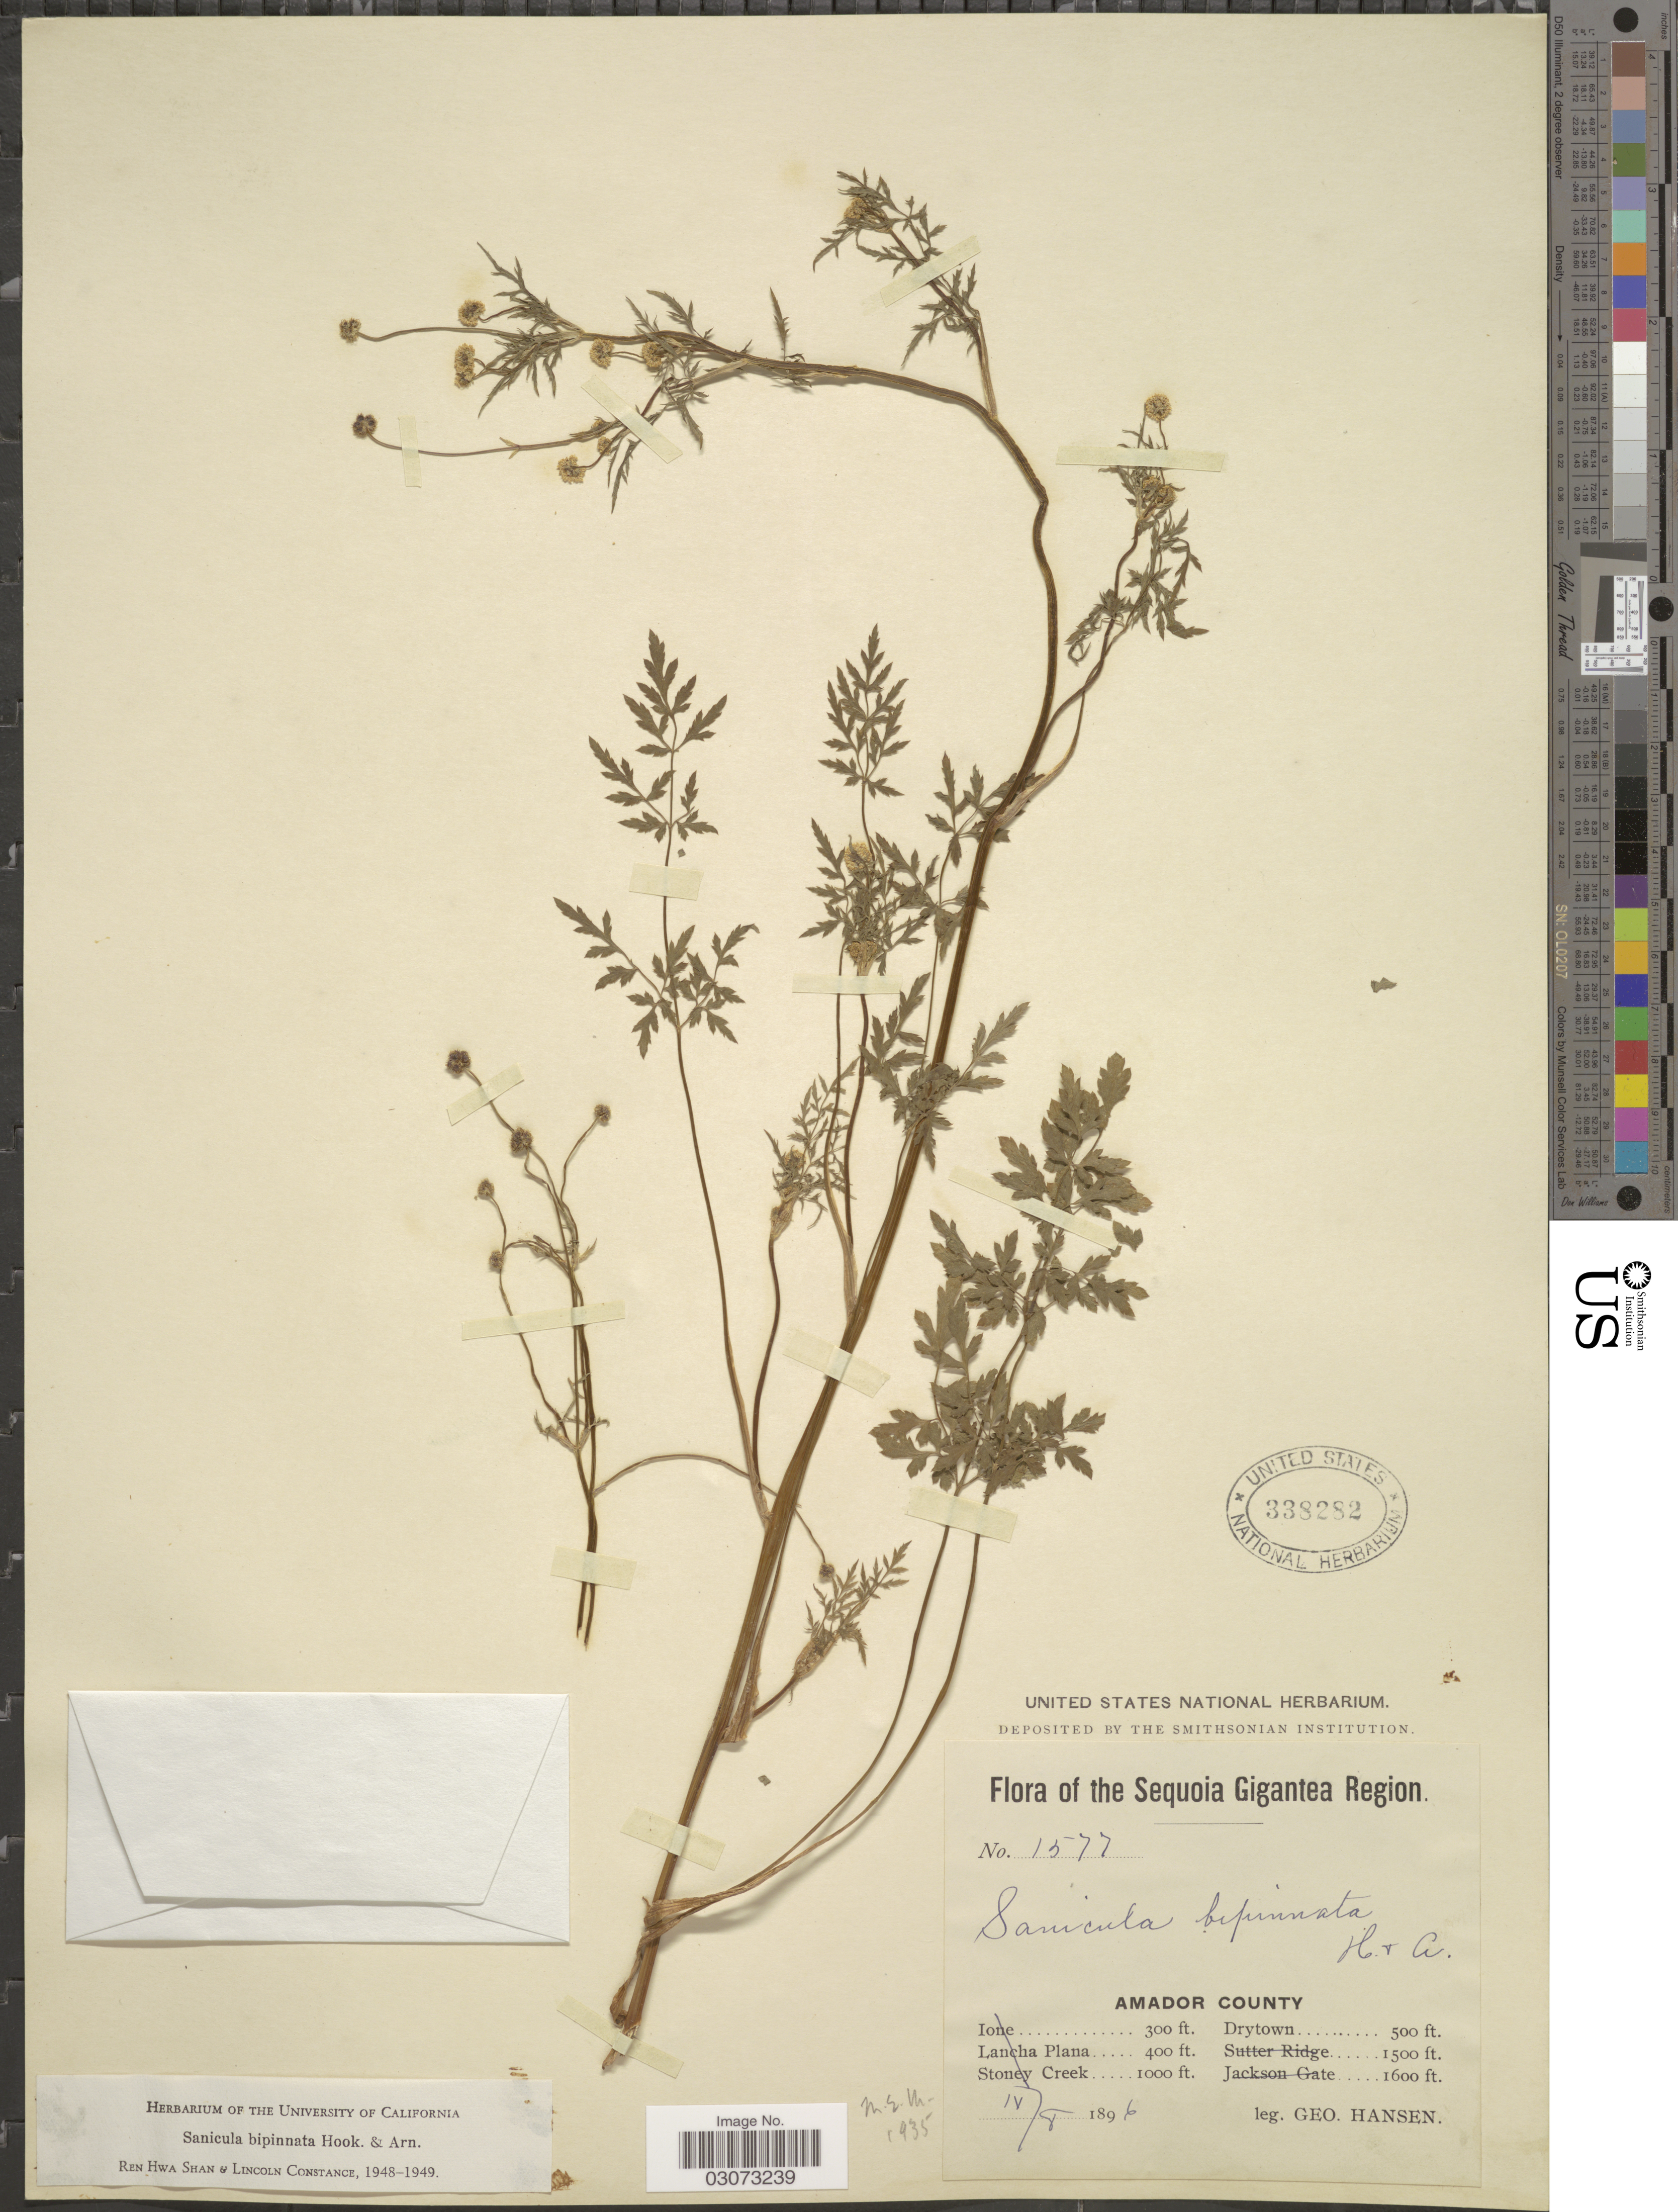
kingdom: Plantae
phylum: Tracheophyta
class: Magnoliopsida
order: Apiales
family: Apiaceae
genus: Sanicula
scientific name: Sanicula bipinnata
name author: Hook. & Arn.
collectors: G. Hansen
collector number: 1577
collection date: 1896-04-08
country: United States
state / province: California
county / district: Amador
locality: Sequoia Gigantea Region. Amador County. Drytown.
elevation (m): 152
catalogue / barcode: US 338282